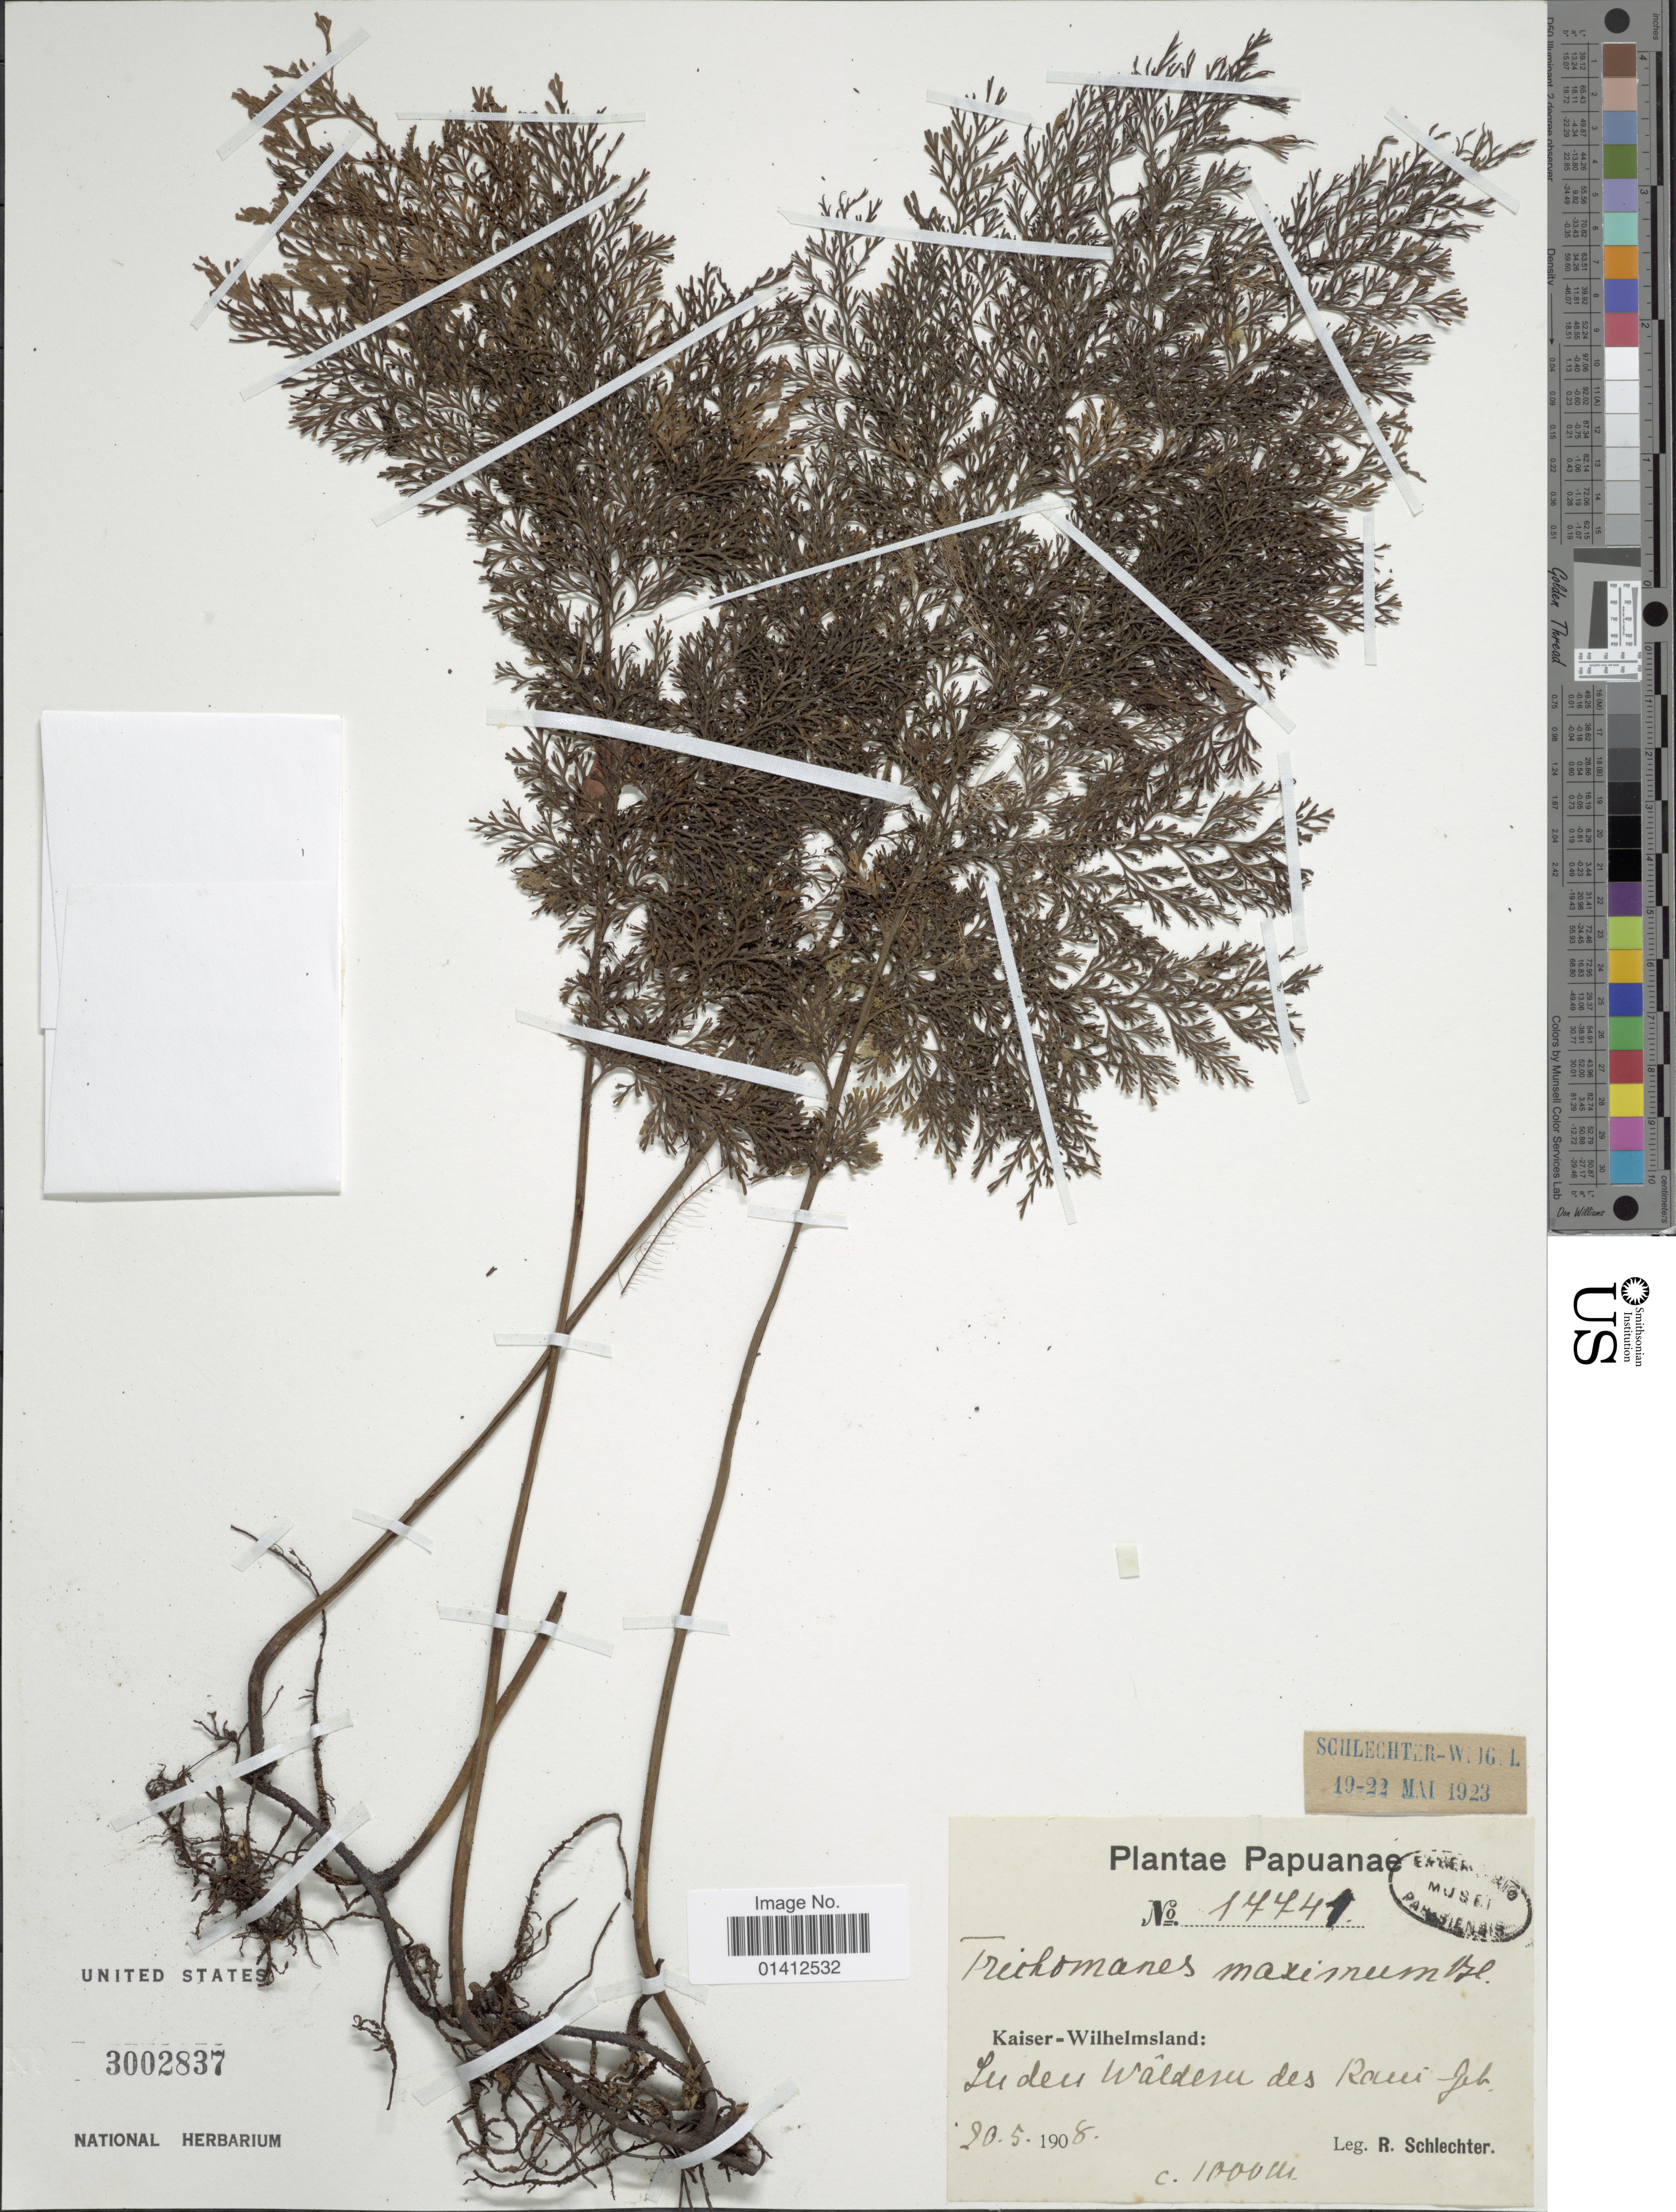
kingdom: Plantae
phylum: Tracheophyta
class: Polypodiopsida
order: Hymenophyllales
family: Hymenophyllaceae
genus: Vandenboschia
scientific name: Vandenboschia maxima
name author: (Blume) Copel.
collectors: F. R. R. Schlechter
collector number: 17741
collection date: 1908-05-20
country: Papua New Guinea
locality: Kaiser-Wilhelmsland, In den Wâldern des Raui Geb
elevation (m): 1000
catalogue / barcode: US 3002837